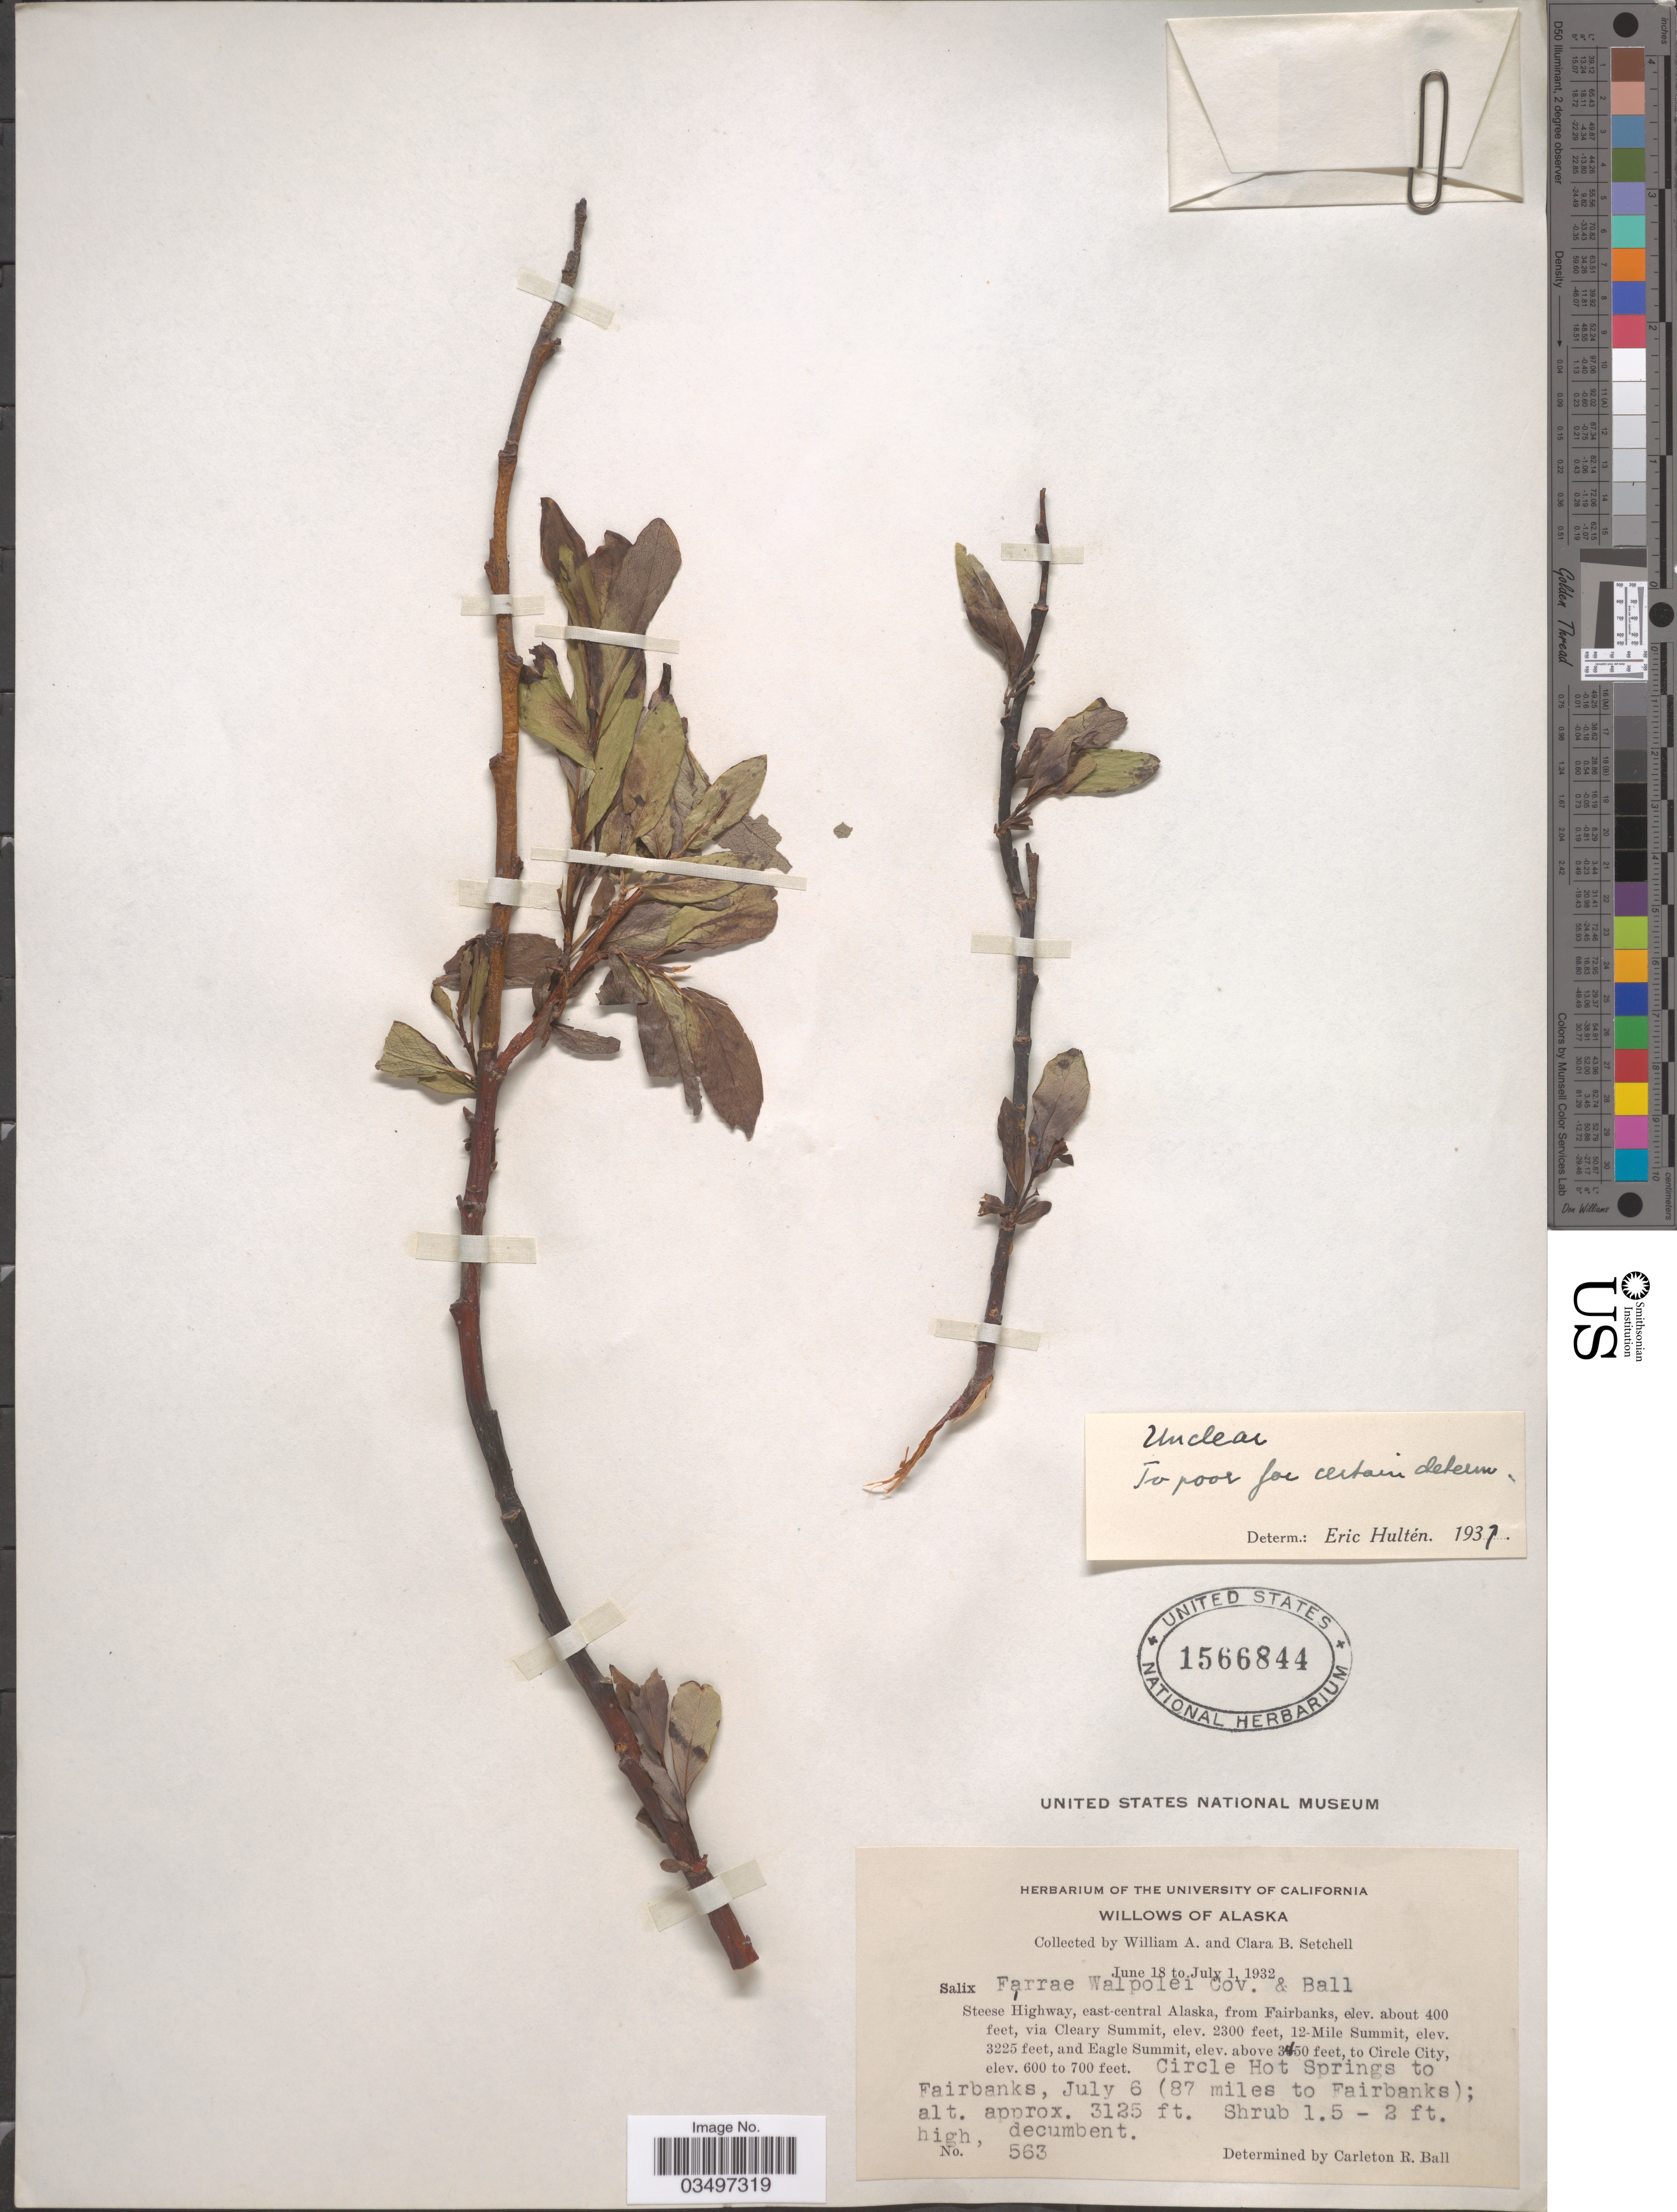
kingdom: Plantae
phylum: Tracheophyta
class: Magnoliopsida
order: Malpighiales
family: Salicaceae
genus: Salix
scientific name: Salix farrae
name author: C.R. Ball in Standl.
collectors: W. Setchell & C. B. Setchell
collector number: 563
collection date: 1932-07-06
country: United States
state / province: Alaska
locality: Steese Highway, east-central Alaska, from Fairbanks, via Cleary Summit, 12-Mile Summit, and Eagle Summit to Circle City. Circle Hot Springs to Fairbanks (87 miles to Fairbanks).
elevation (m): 183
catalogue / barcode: US 1566844